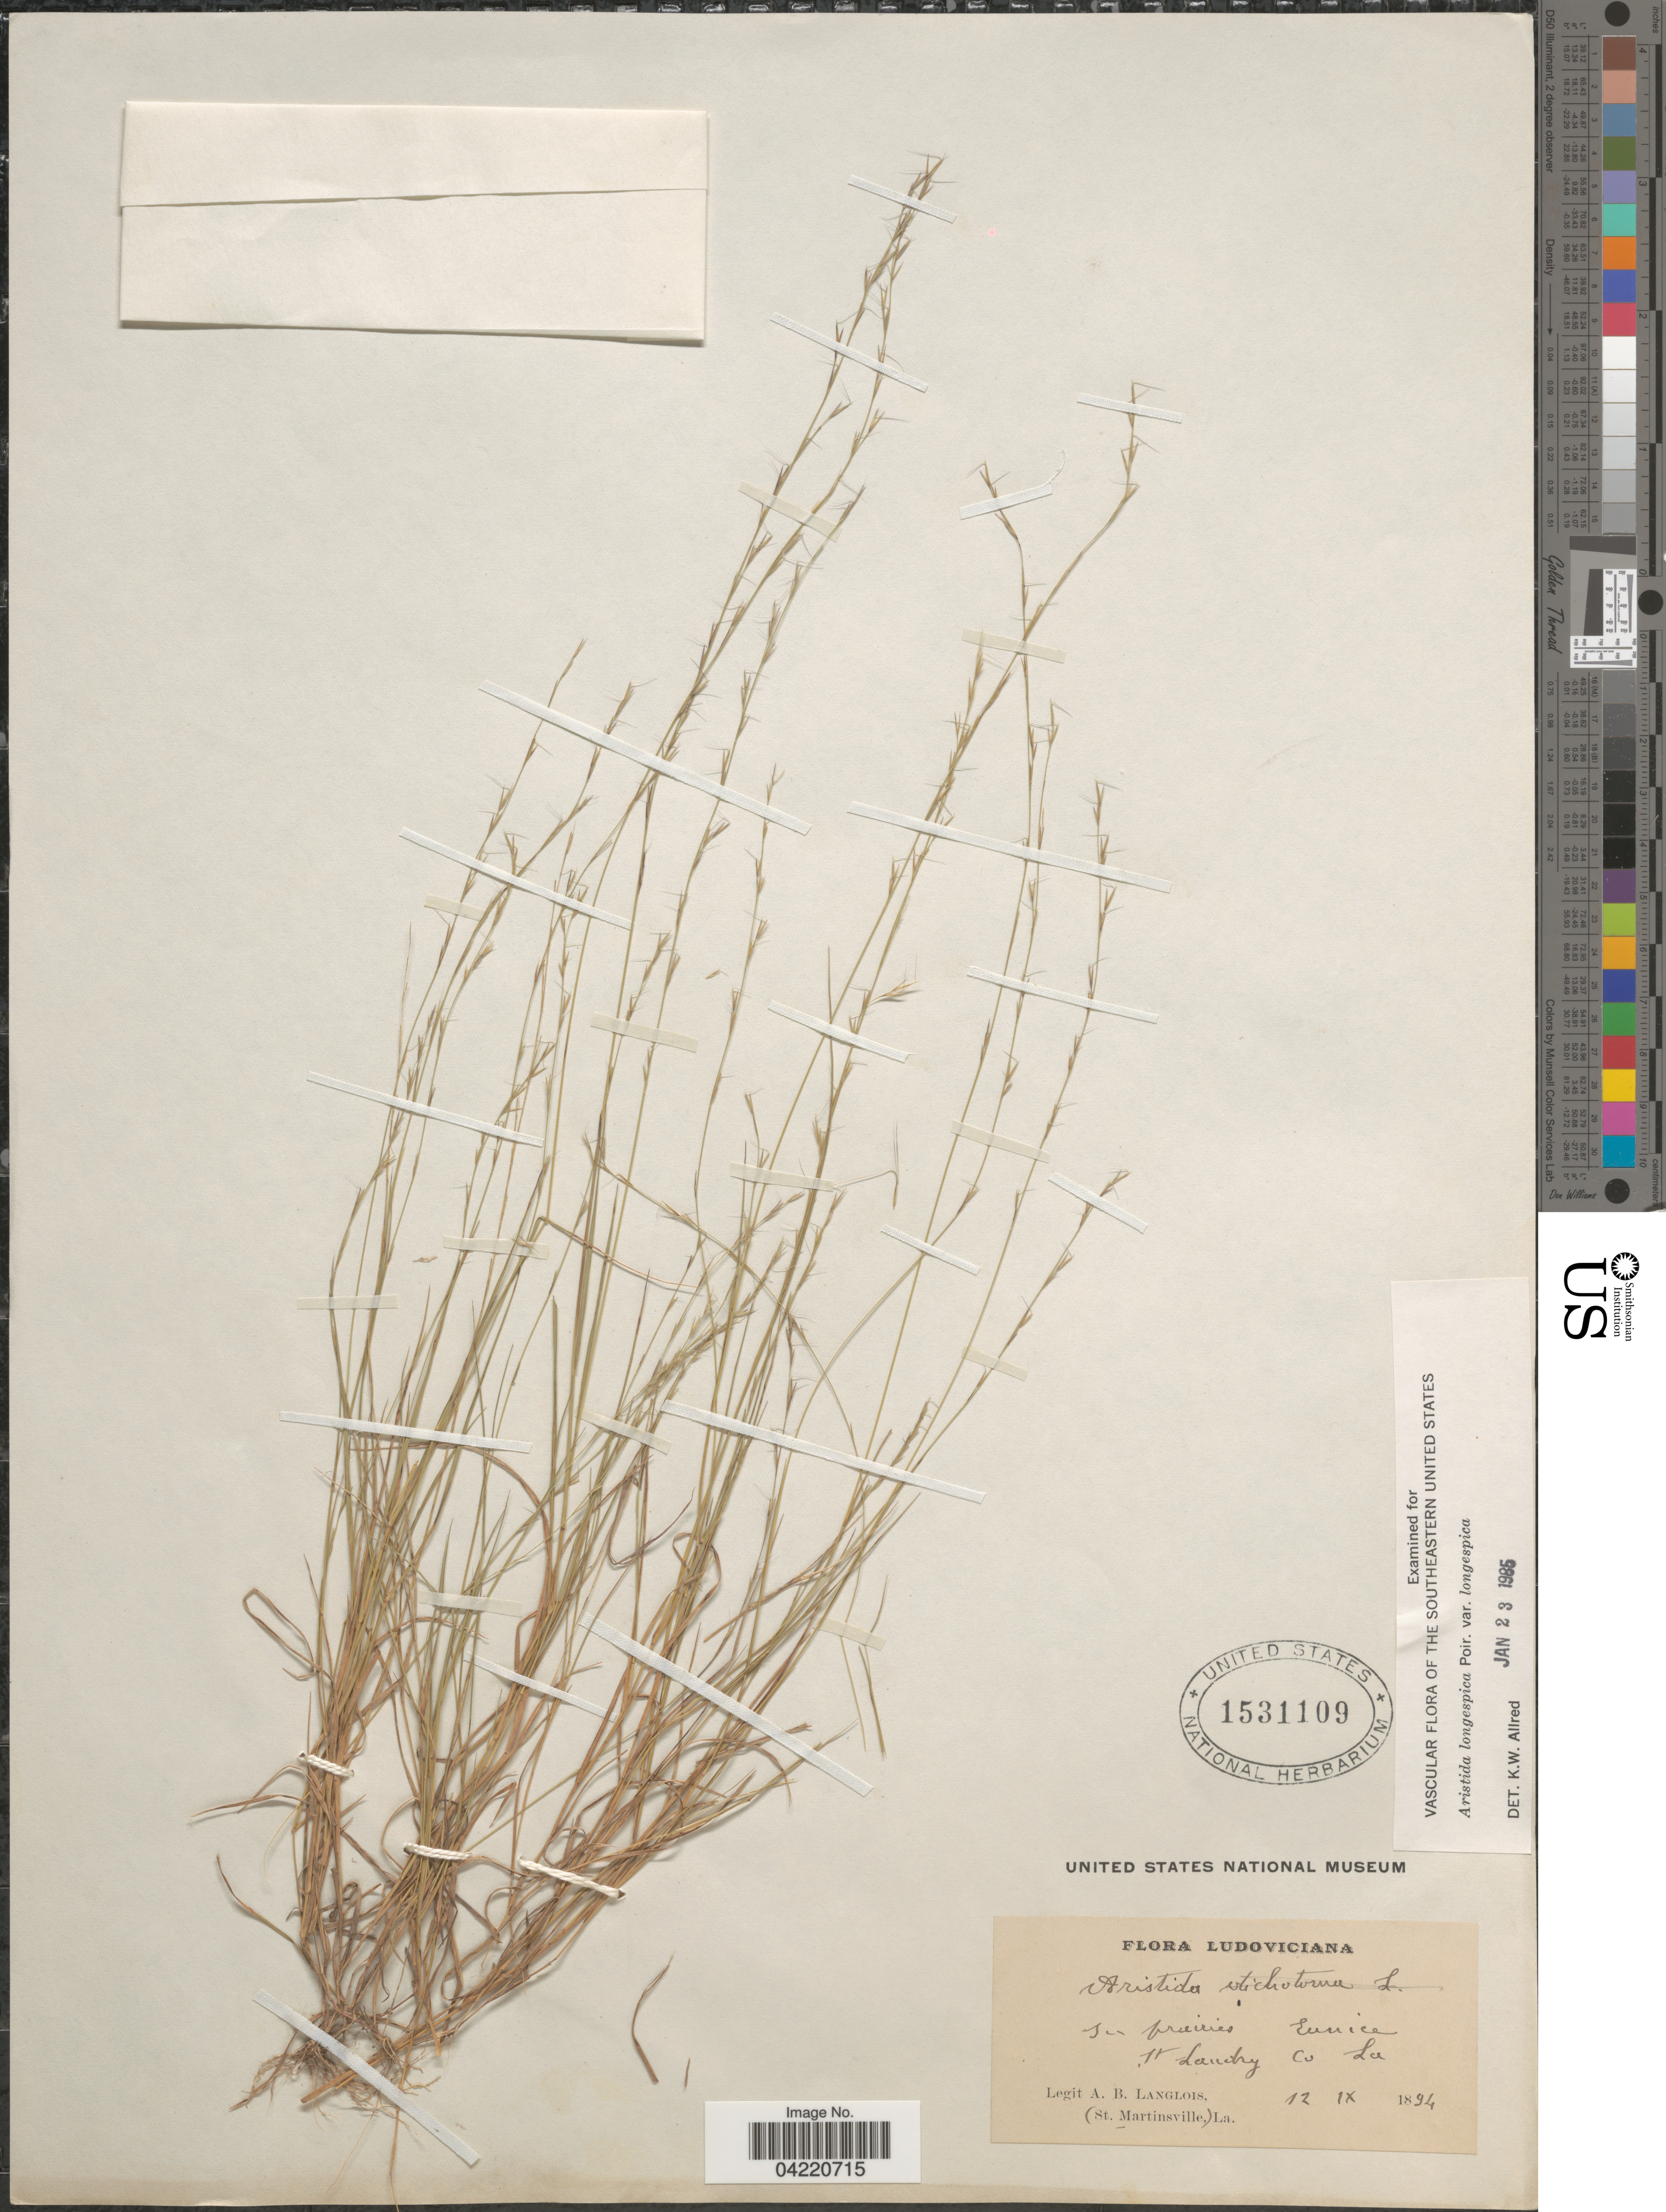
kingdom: Plantae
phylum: Tracheophyta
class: Liliopsida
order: Poales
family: Poaceae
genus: Aristida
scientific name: Aristida longespica var. longespica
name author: Poir.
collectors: A. Langlois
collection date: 1894-09-12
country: United States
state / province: Louisiana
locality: Ludoviciana. In prairies Eunice. St Landry Co.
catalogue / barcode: US 1531109